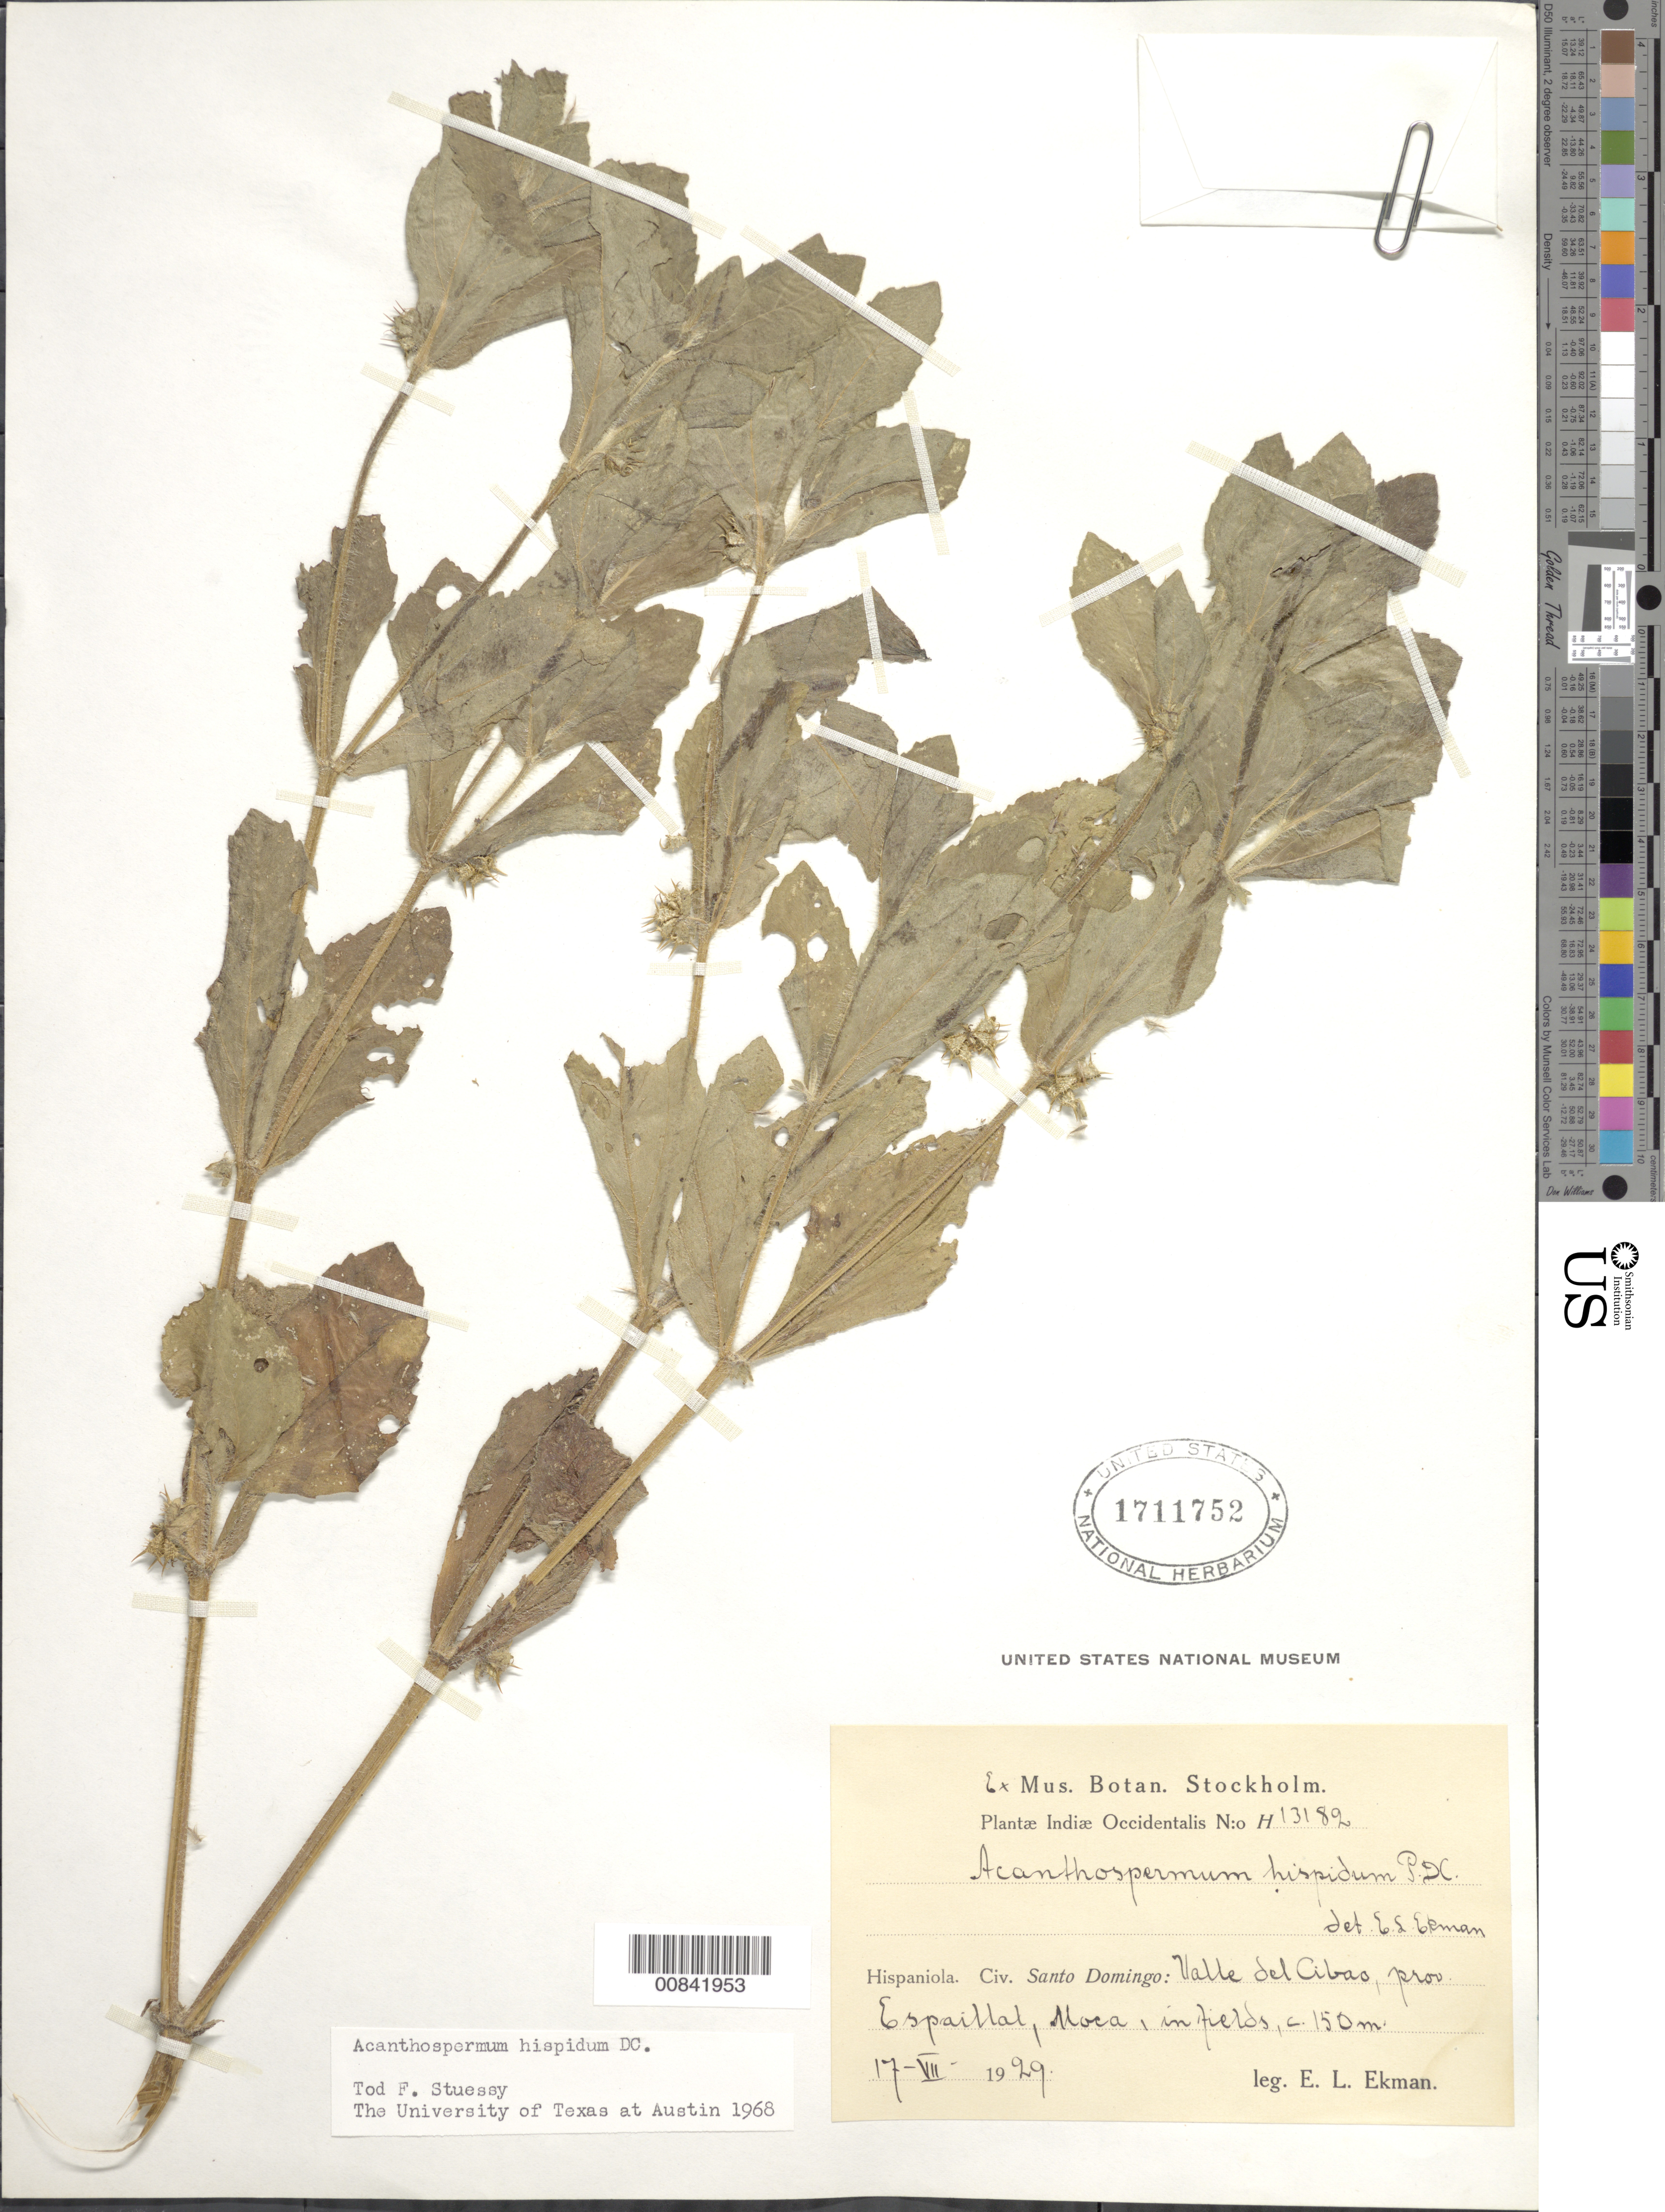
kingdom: Plantae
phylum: Tracheophyta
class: Magnoliopsida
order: Asterales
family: Asteraceae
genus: Acanthospermum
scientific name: Acanthospermum hispidum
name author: DC.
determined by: Stuessy, T. F.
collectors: E. L. Ekman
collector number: H 13182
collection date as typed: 17 Jul 1929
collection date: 1929-07-17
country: Dominican Republic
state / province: Espaillat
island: Hispaniola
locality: Valle del Cibao, Moca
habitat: In fields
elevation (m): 150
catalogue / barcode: US 1711752